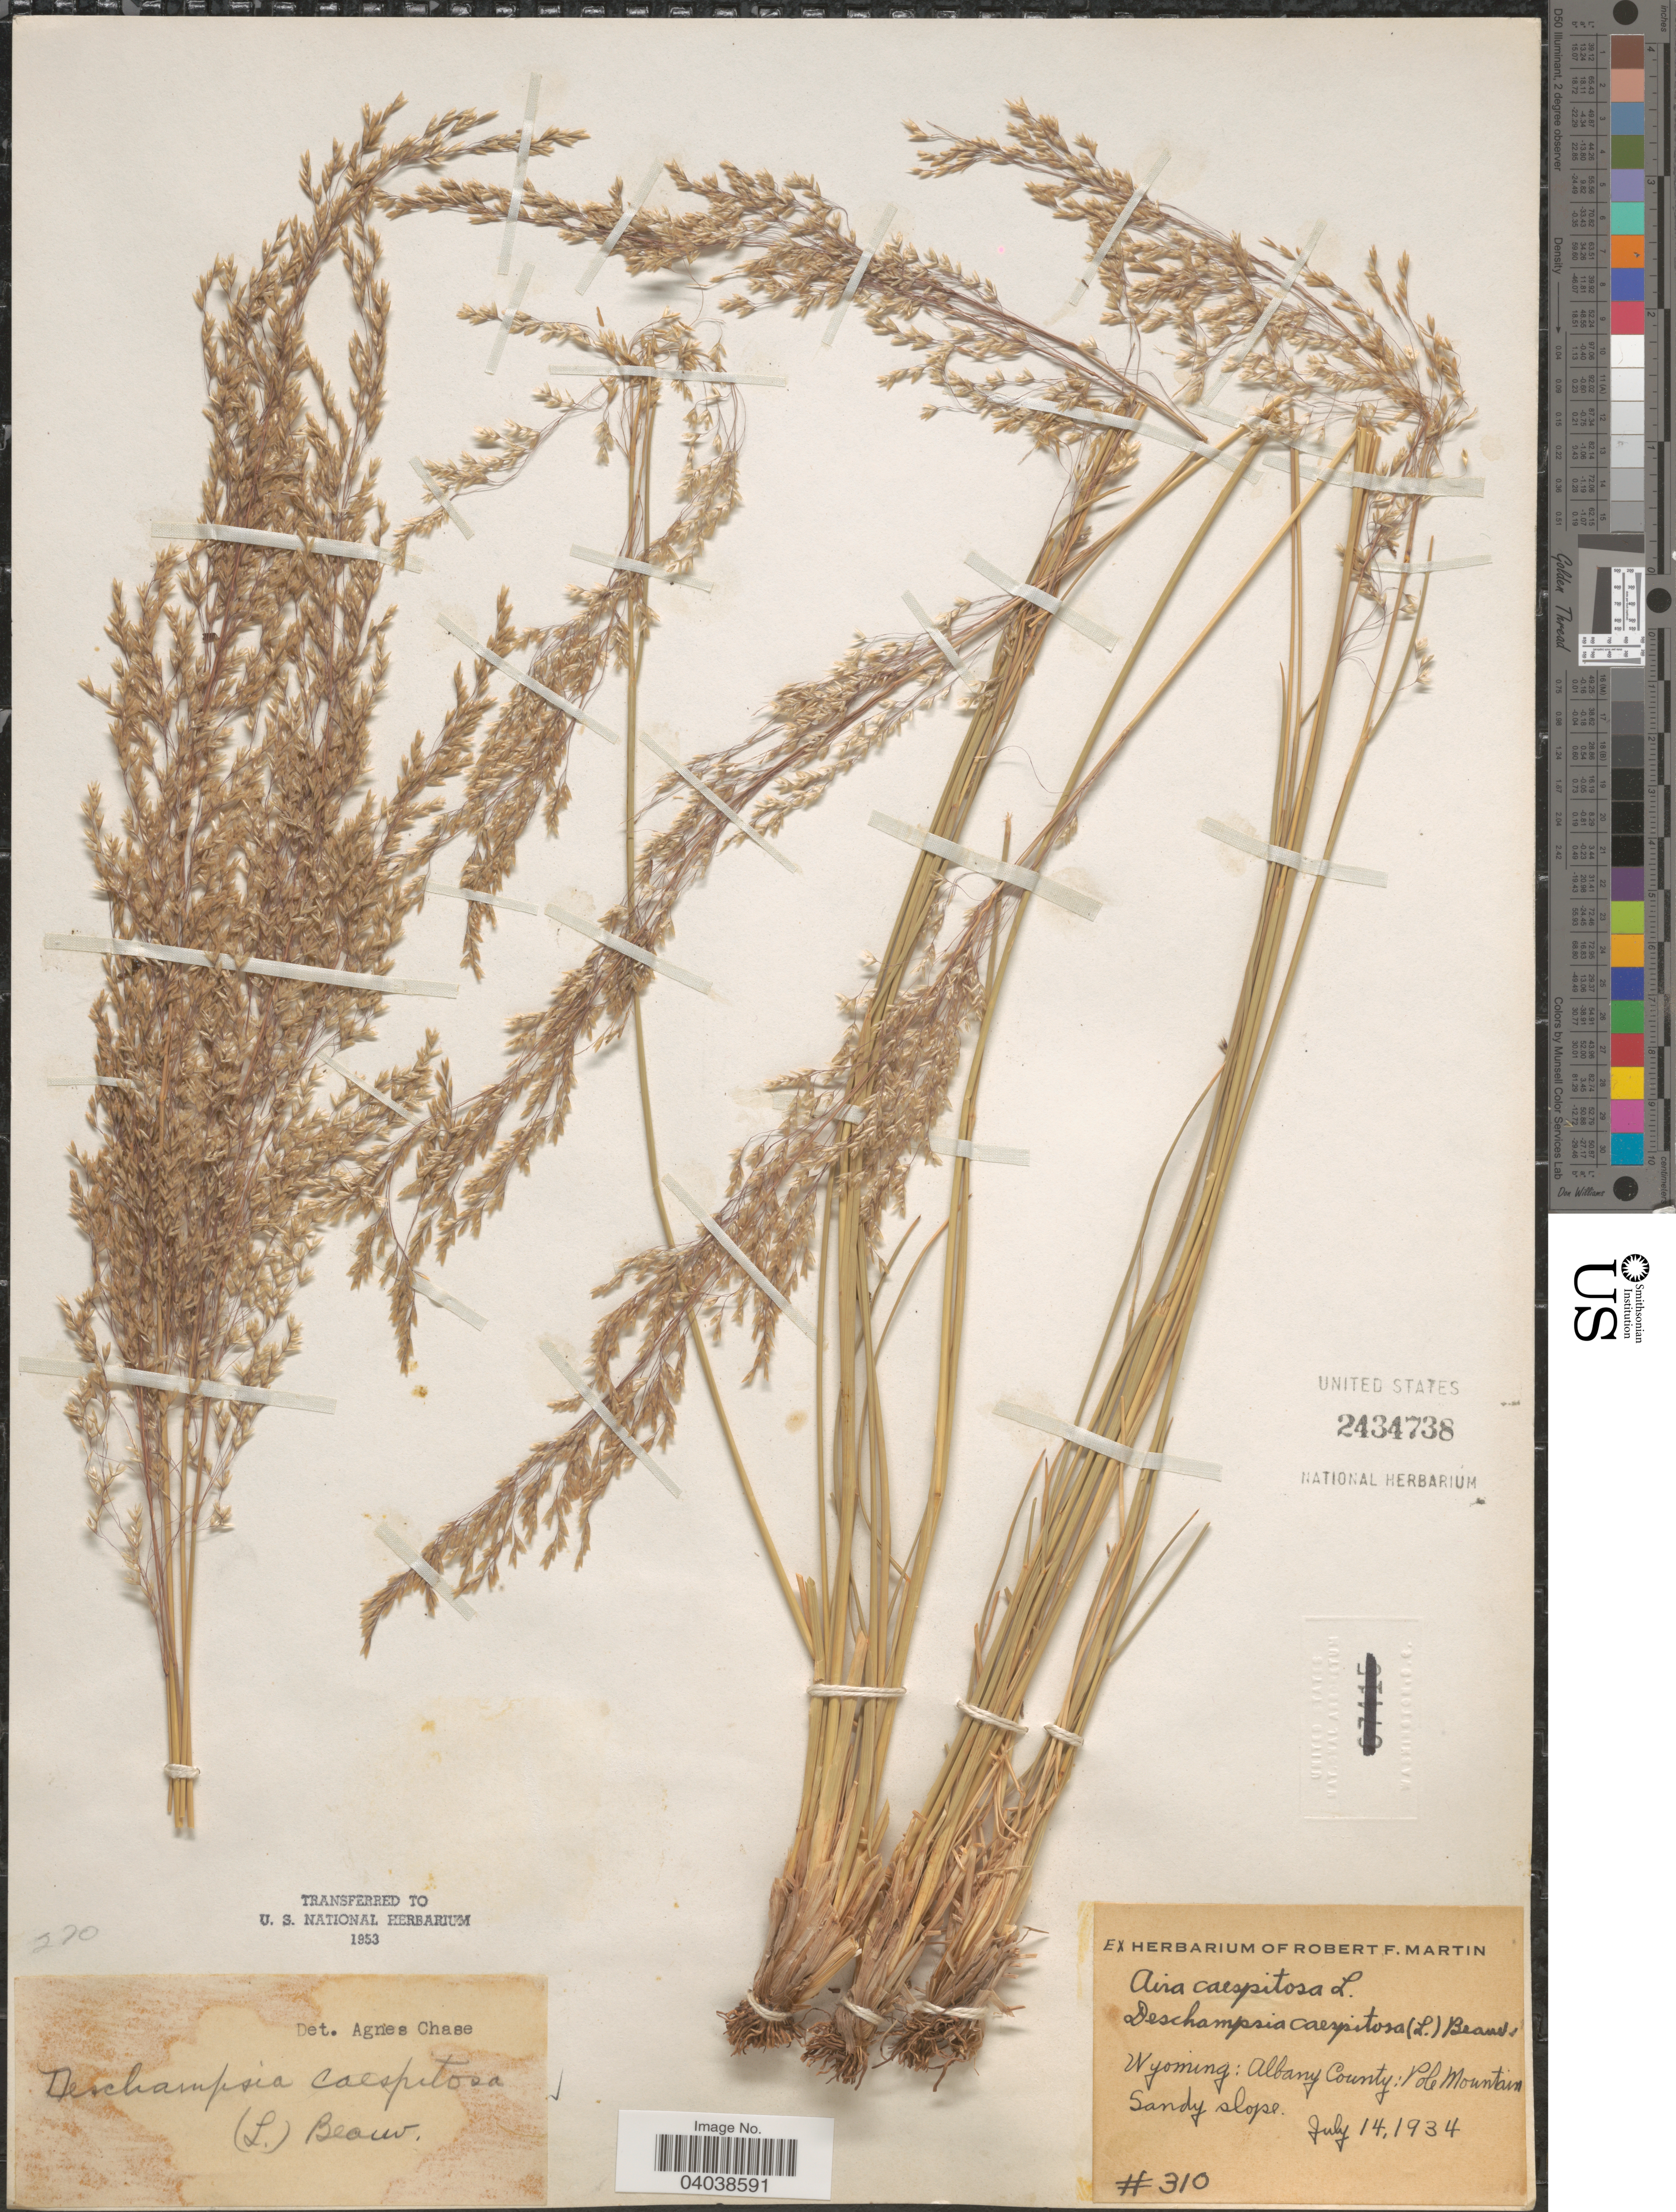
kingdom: Plantae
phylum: Tracheophyta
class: Liliopsida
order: Poales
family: Poaceae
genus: Deschampsia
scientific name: Deschampsia cespitosa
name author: (L.) P. Beauv.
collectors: Ex herb. Robert F. Martin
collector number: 310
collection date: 1934-07-14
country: United States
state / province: Wyoming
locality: Albany County: Pole Mountains. Sandy slopes.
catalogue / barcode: US 2434738